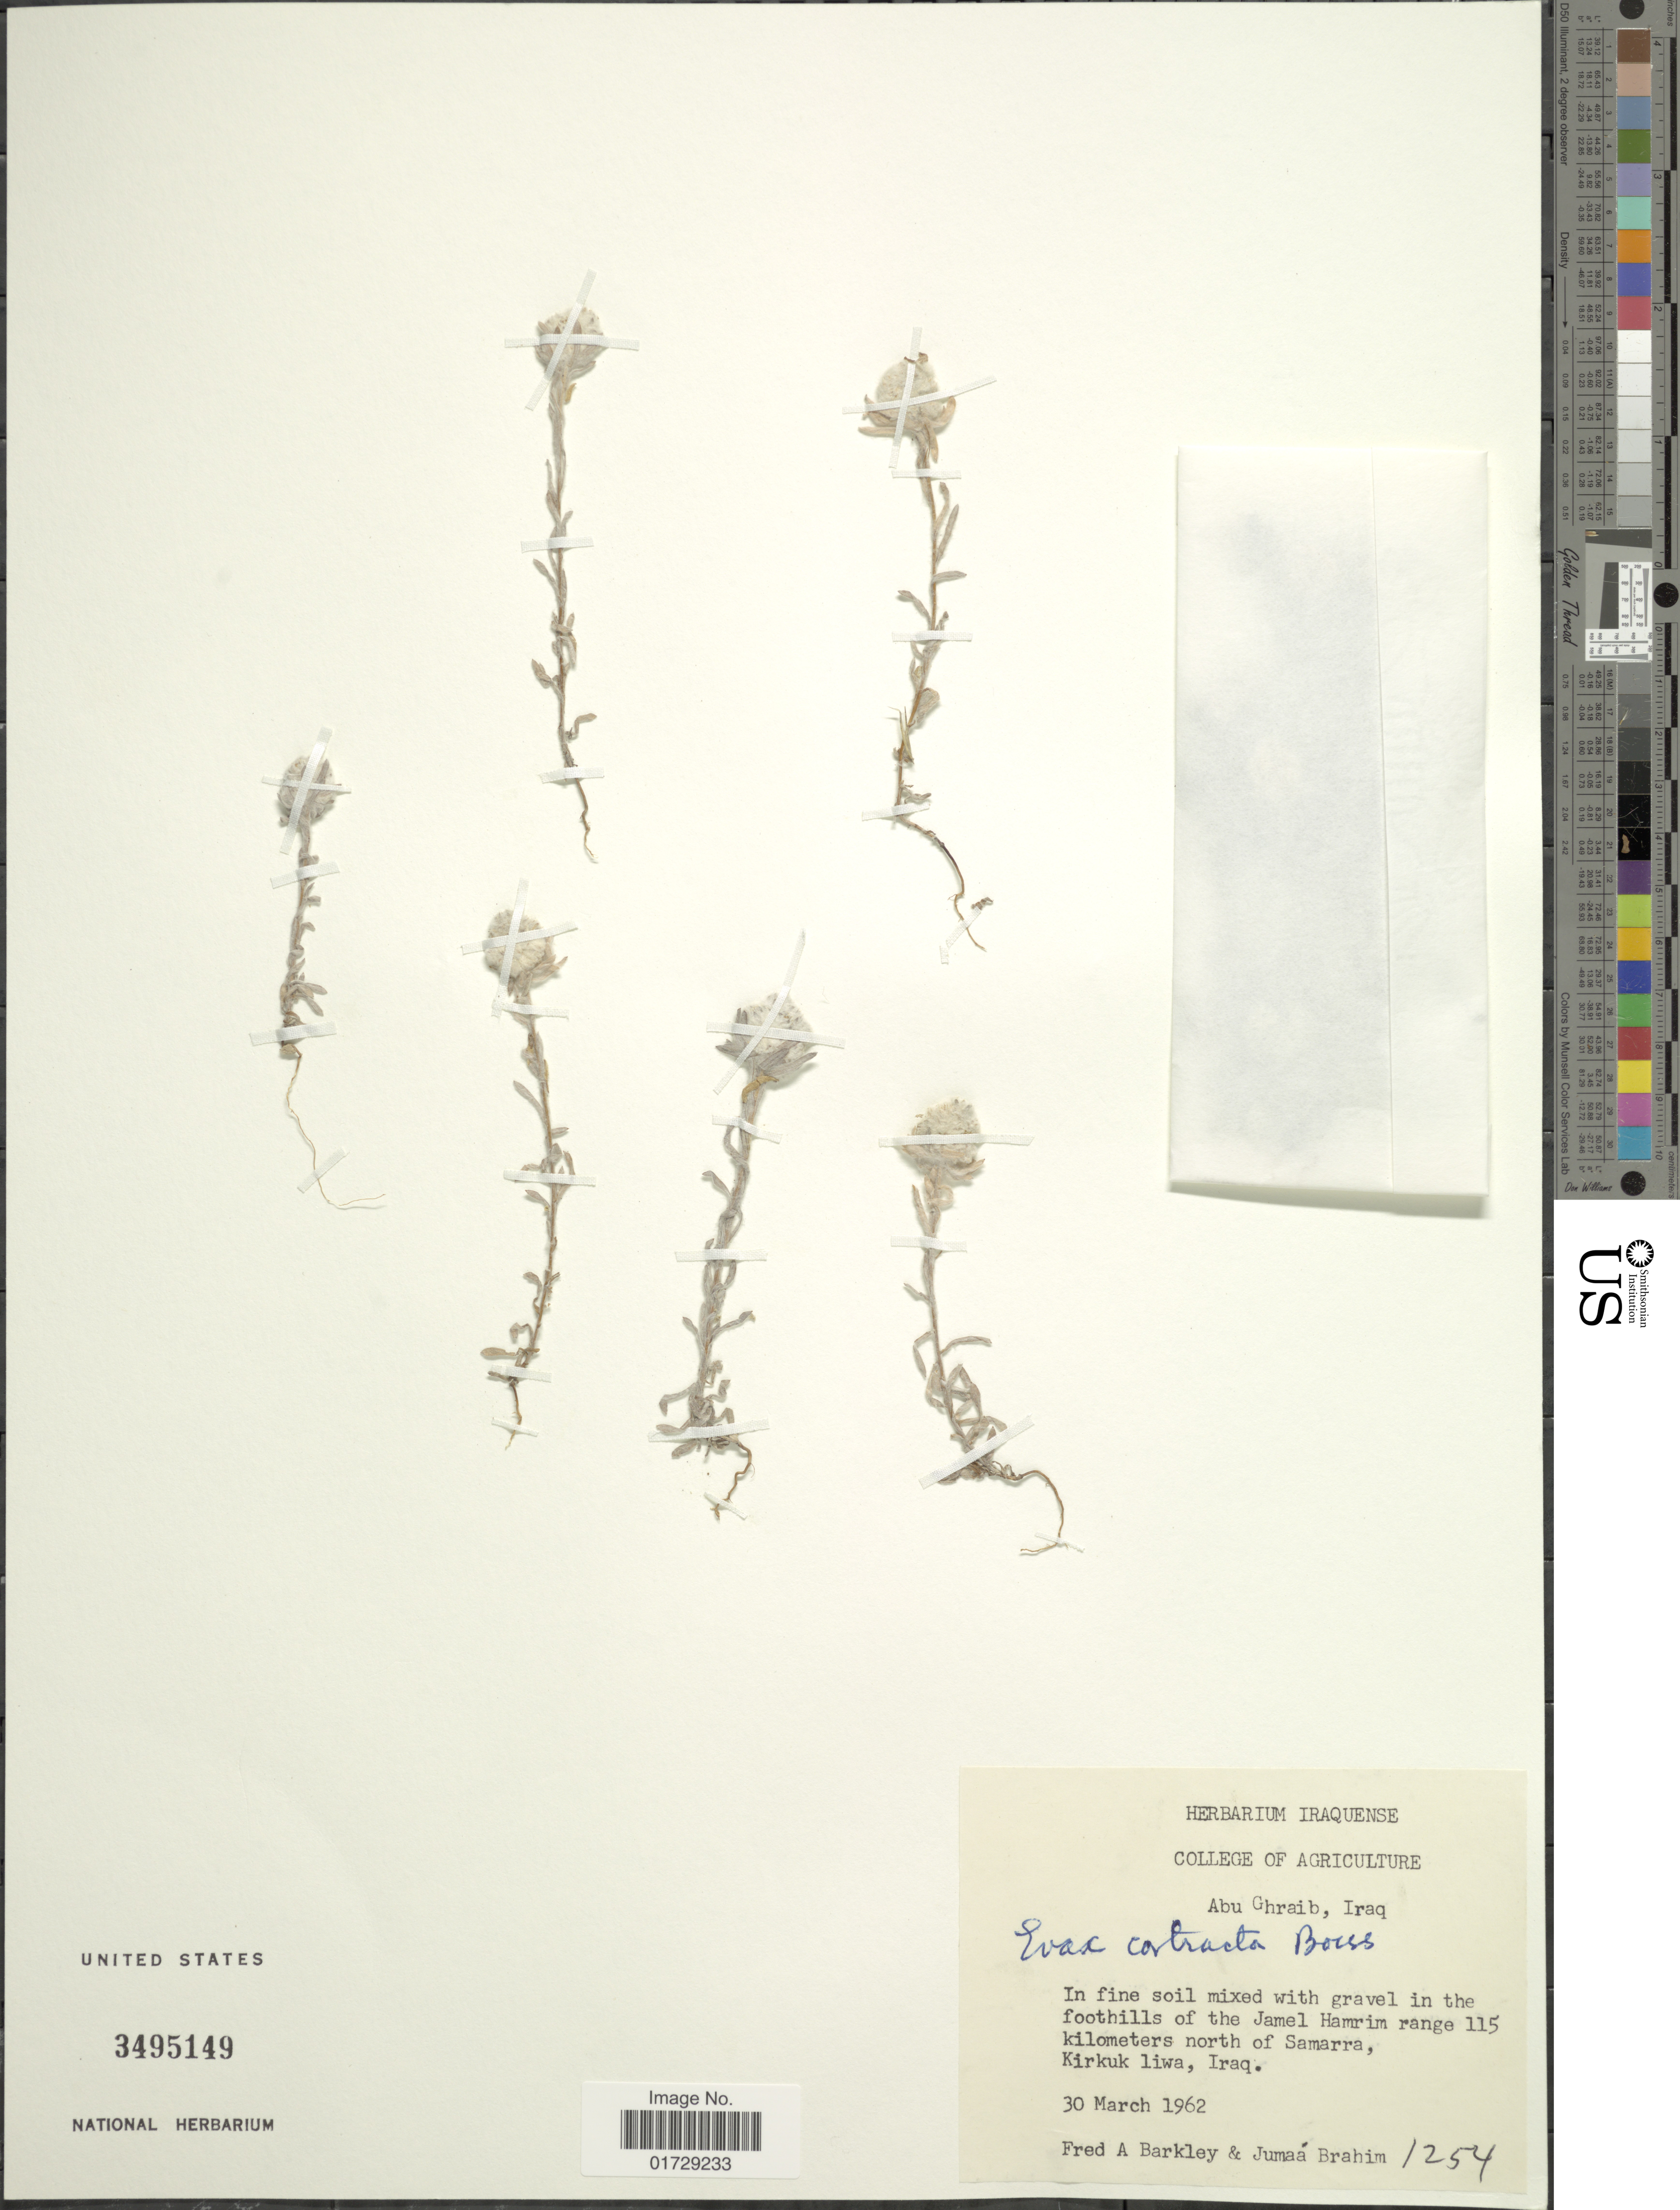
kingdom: Plantae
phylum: Tracheophyta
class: Magnoliopsida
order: Asterales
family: Asteraceae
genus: Evax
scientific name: Evax contracta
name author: Boiss.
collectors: F. A. Barkley & Brahim M., J.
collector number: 1254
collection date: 1962-03-30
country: Iraq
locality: Abu Ghraib, in fine soil mixed with gravel in the foothills of the Jamel Hamrim range 115 kilometers north of Samarra, Kirkuk Liwa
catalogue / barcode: US 3495149